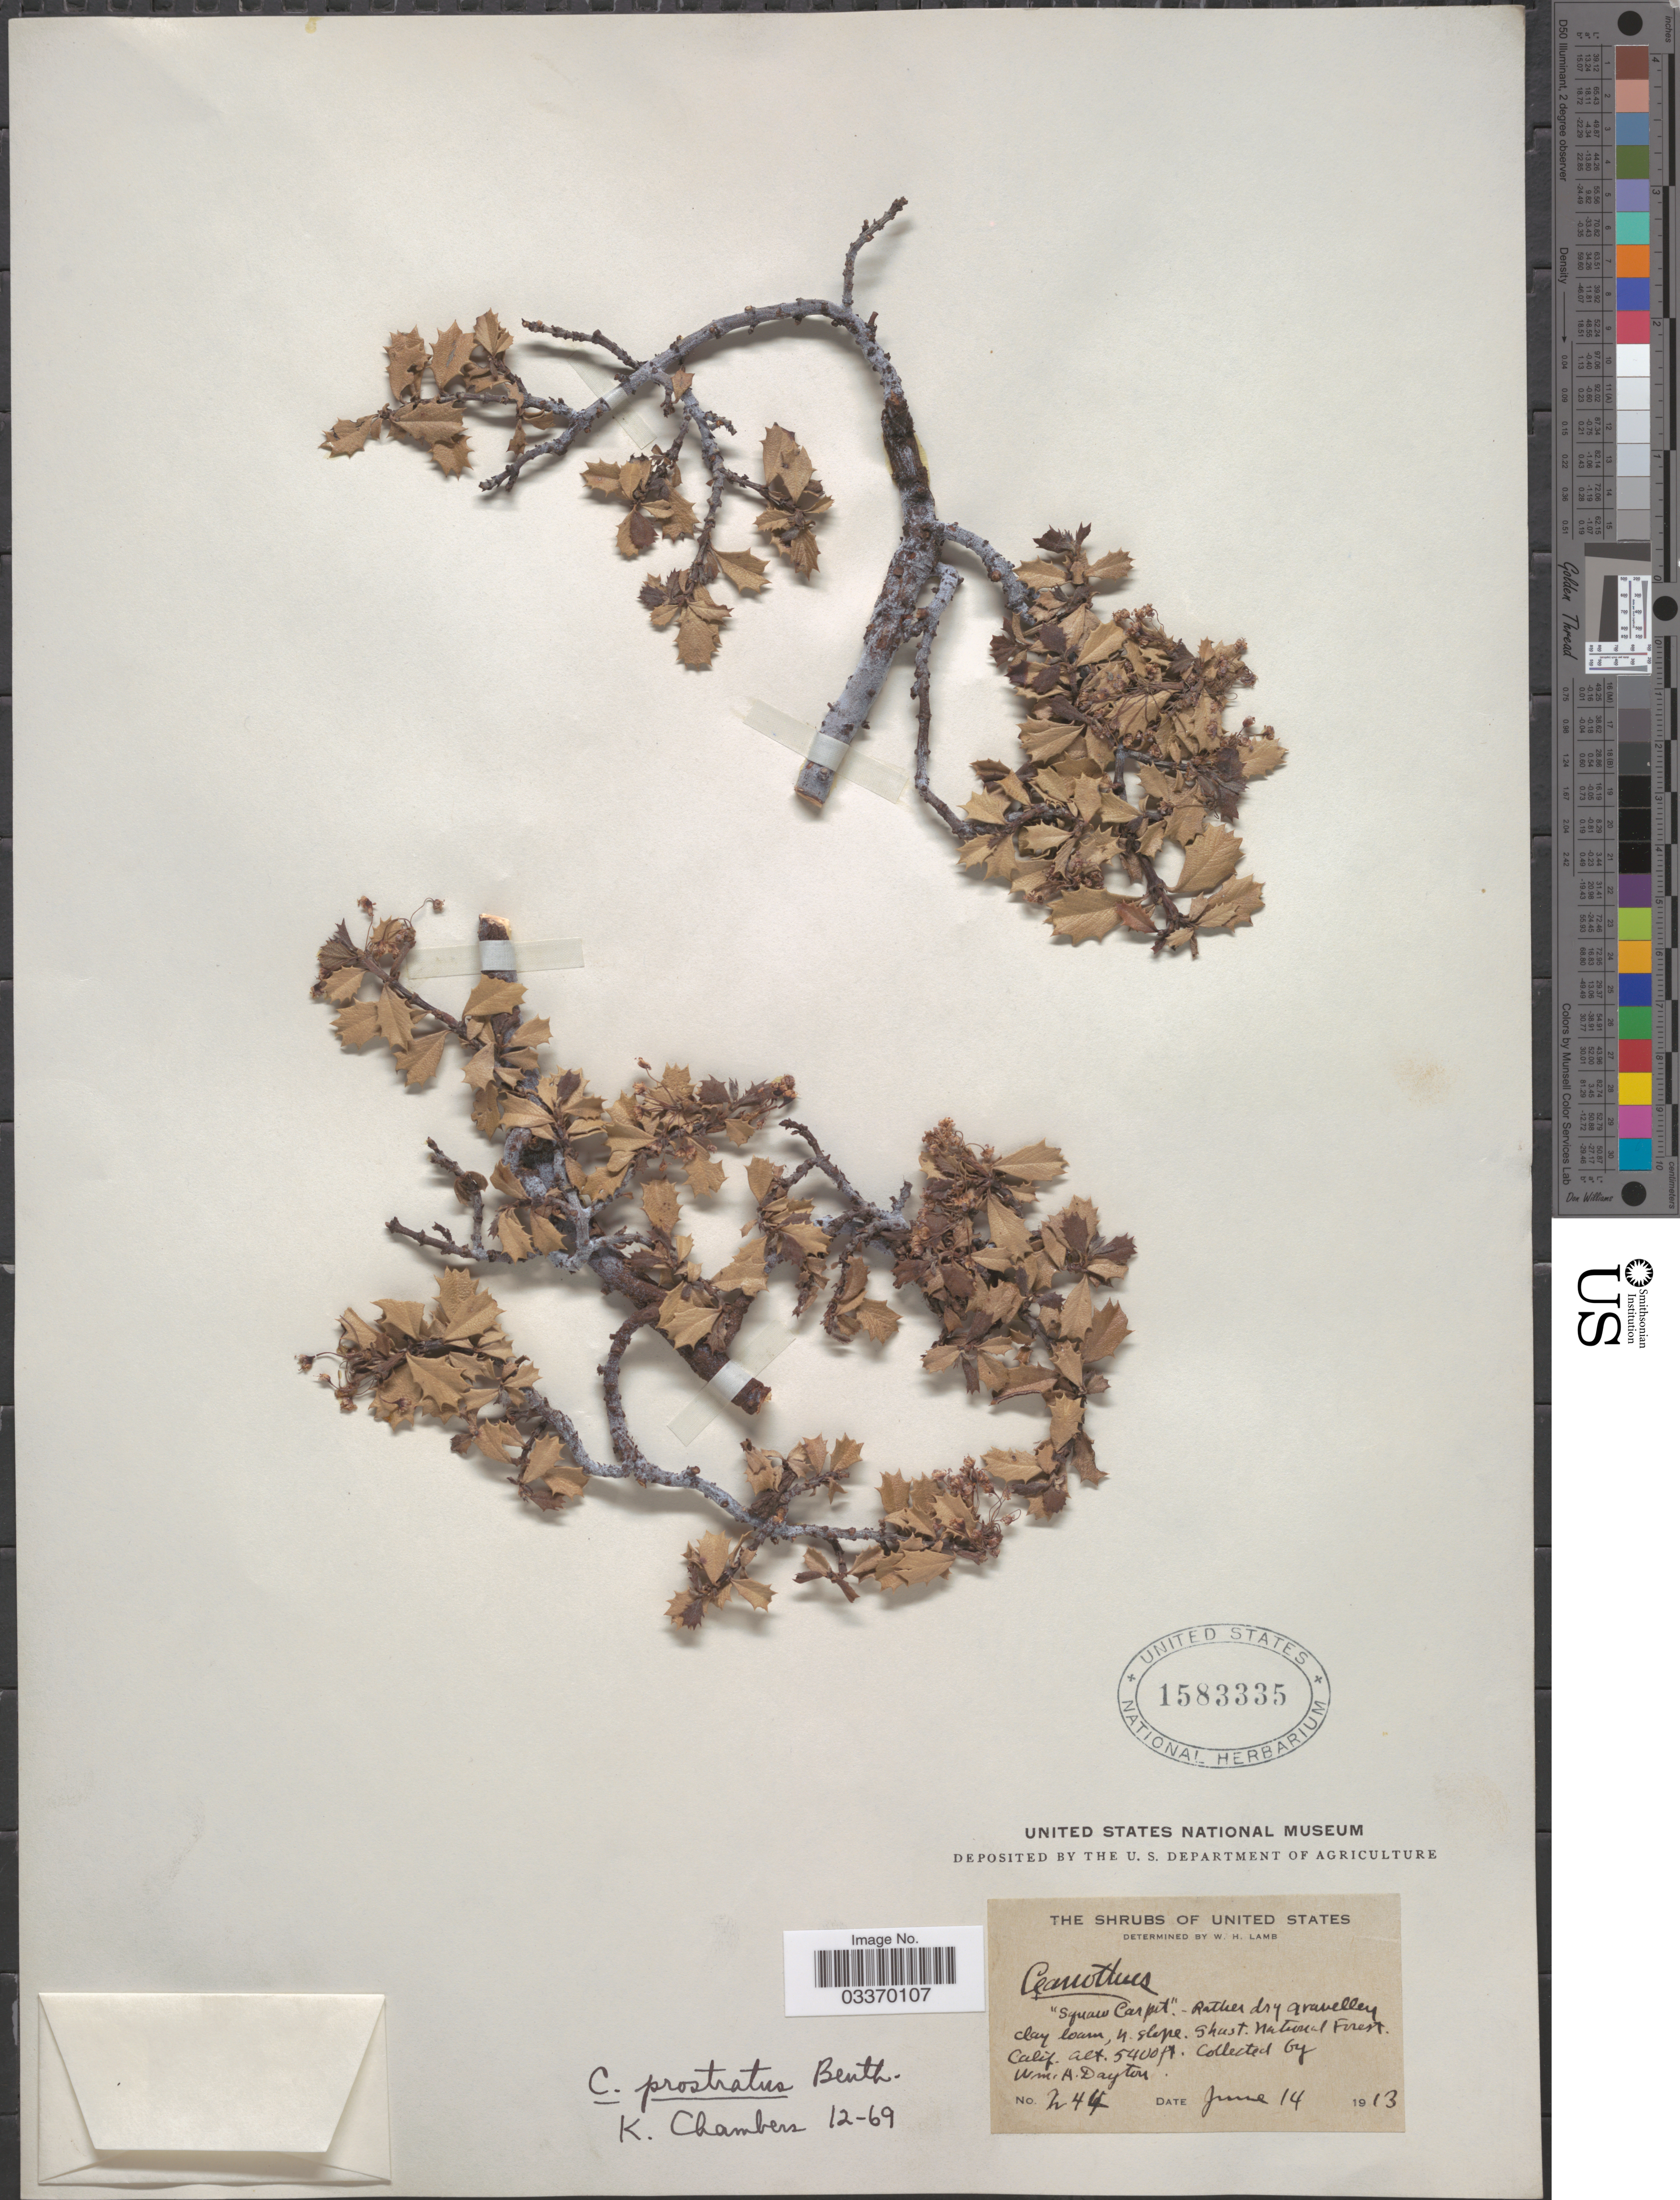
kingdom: Plantae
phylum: Tracheophyta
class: Magnoliopsida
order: Rosales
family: Rhamnaceae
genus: Ceanothus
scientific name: Ceanothus prostratus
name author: Benth.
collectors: W. Dayton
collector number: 244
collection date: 1913-06-14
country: United States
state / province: California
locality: Rather dry gravelley clay loam, N. slope. Shast. National Forest.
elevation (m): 1646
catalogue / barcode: US 1583335